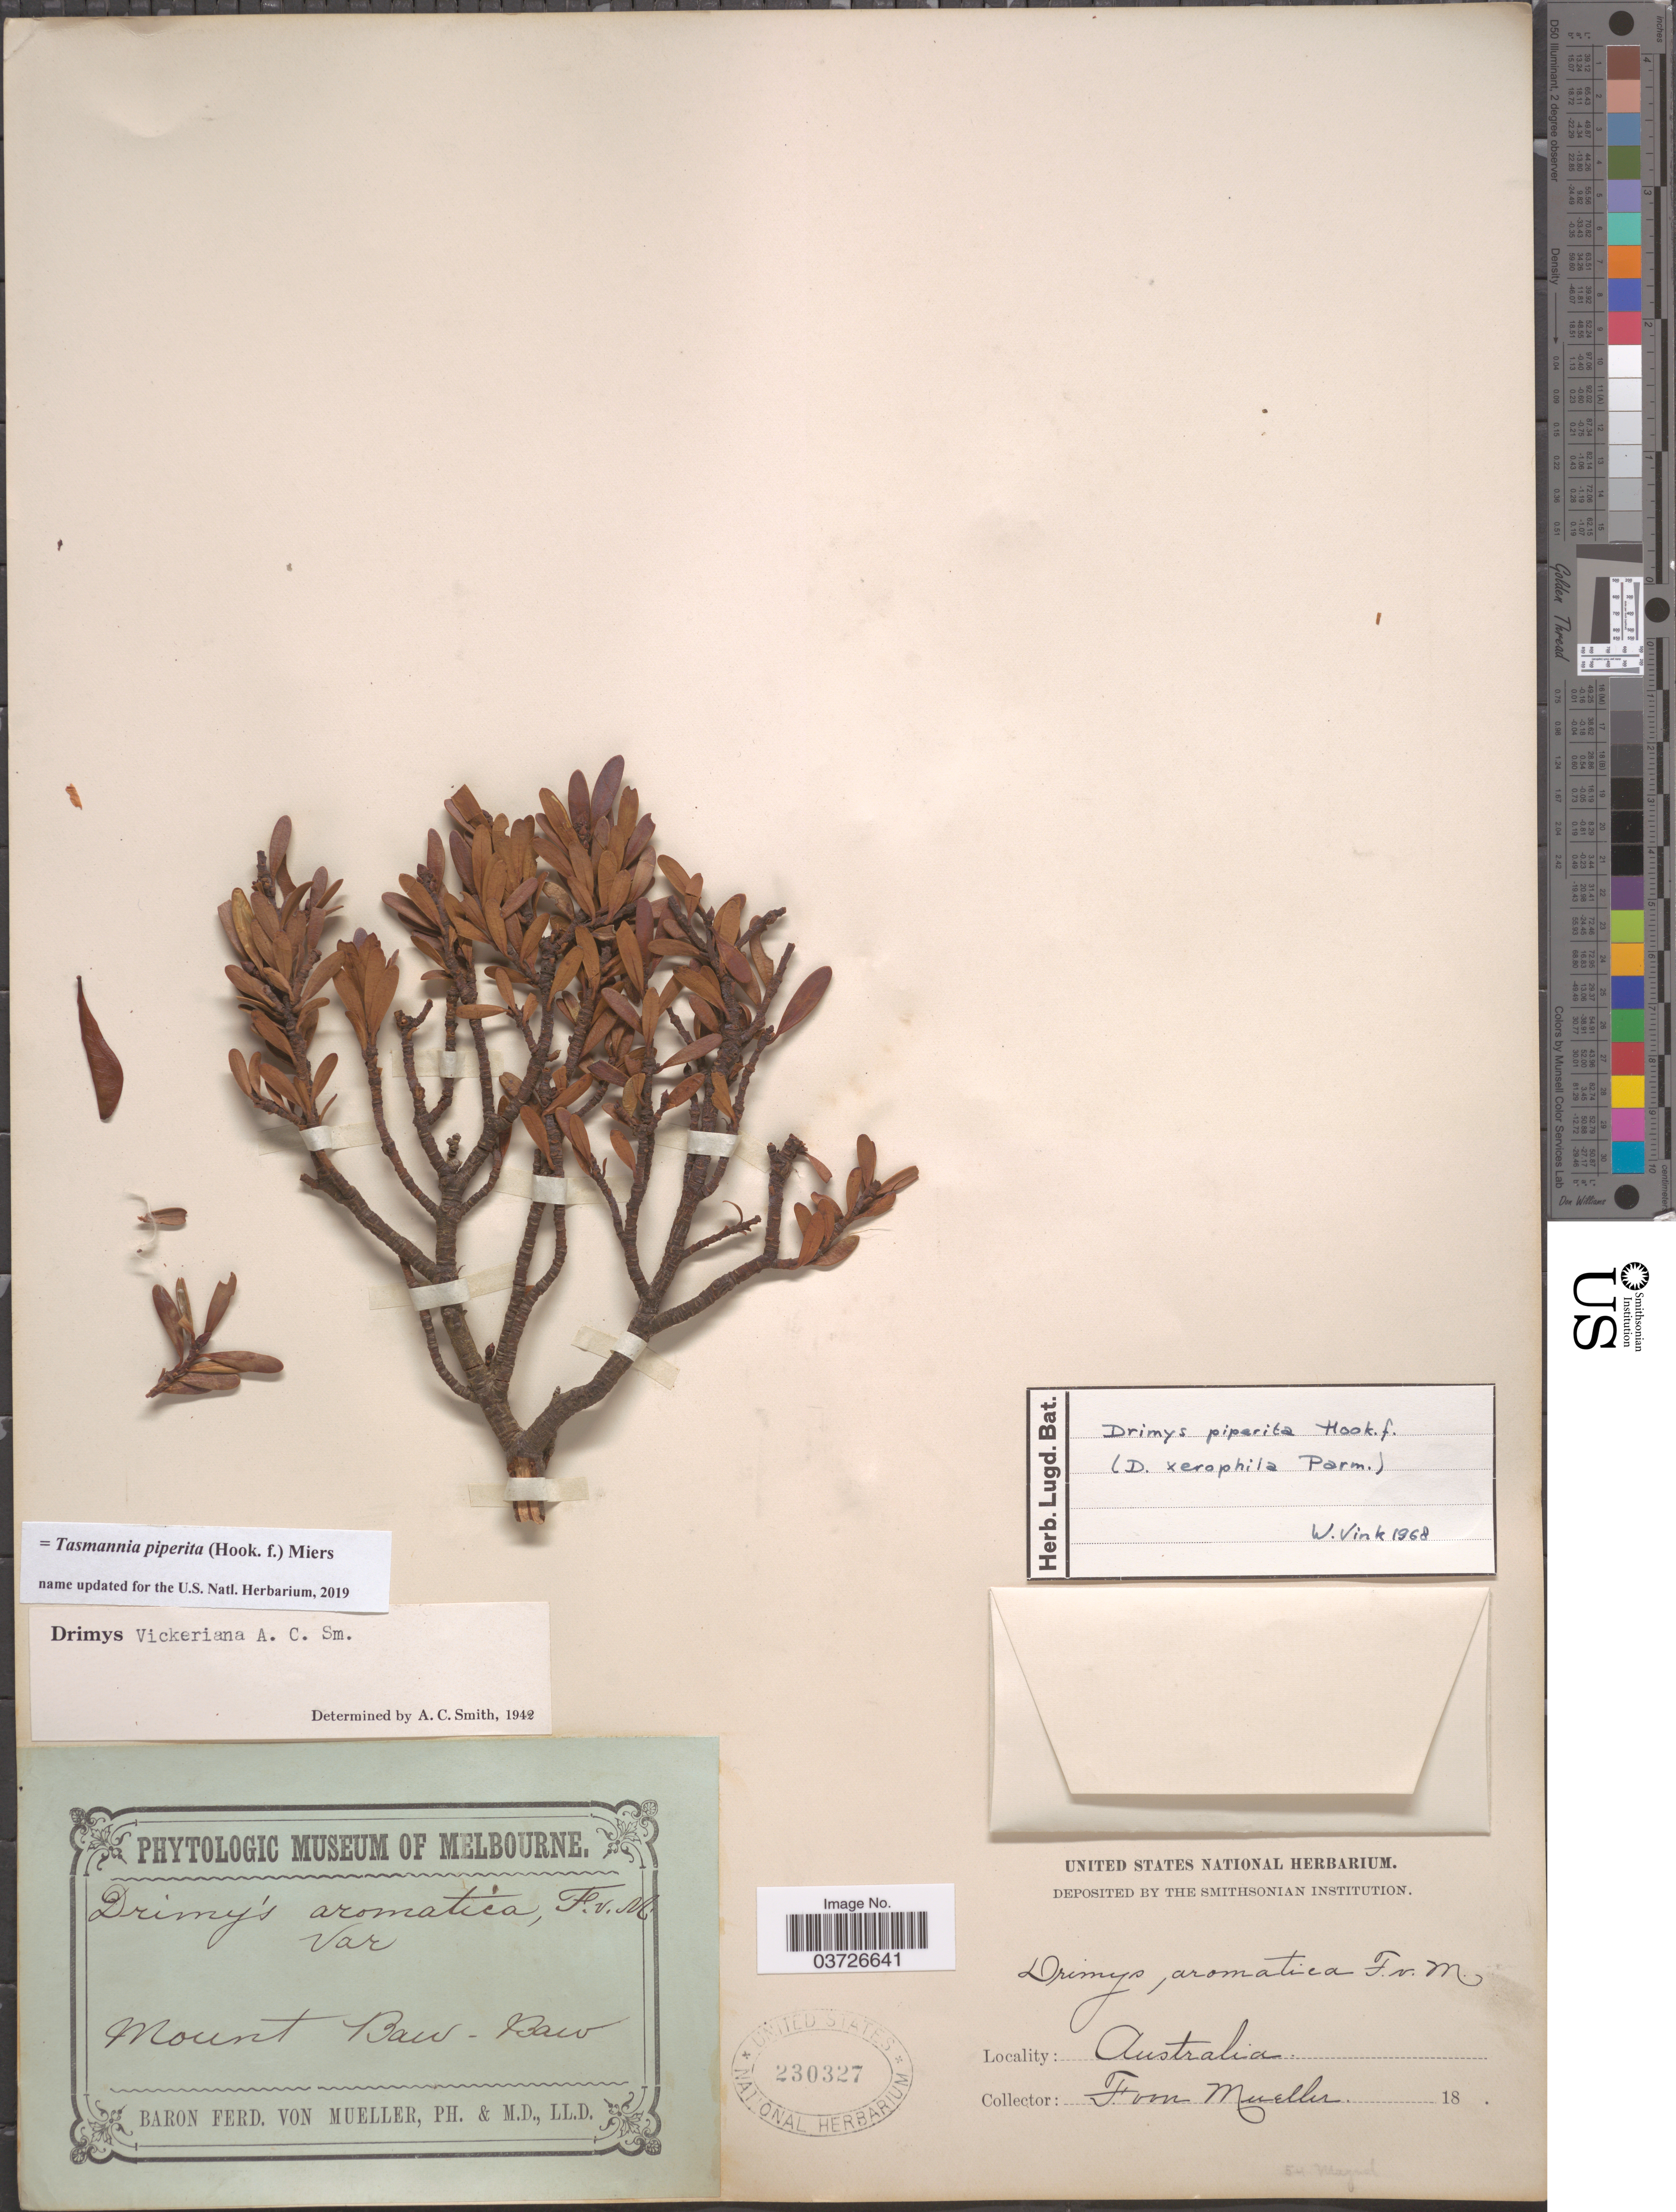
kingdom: Plantae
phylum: Tracheophyta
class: Magnoliopsida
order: Canellales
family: Winteraceae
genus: Tasmannia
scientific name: Tasmannia piperita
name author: (Hook. f.) Miers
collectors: F. Mueller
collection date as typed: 18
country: Australia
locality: Mount Baco-Baco.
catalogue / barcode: US 230327